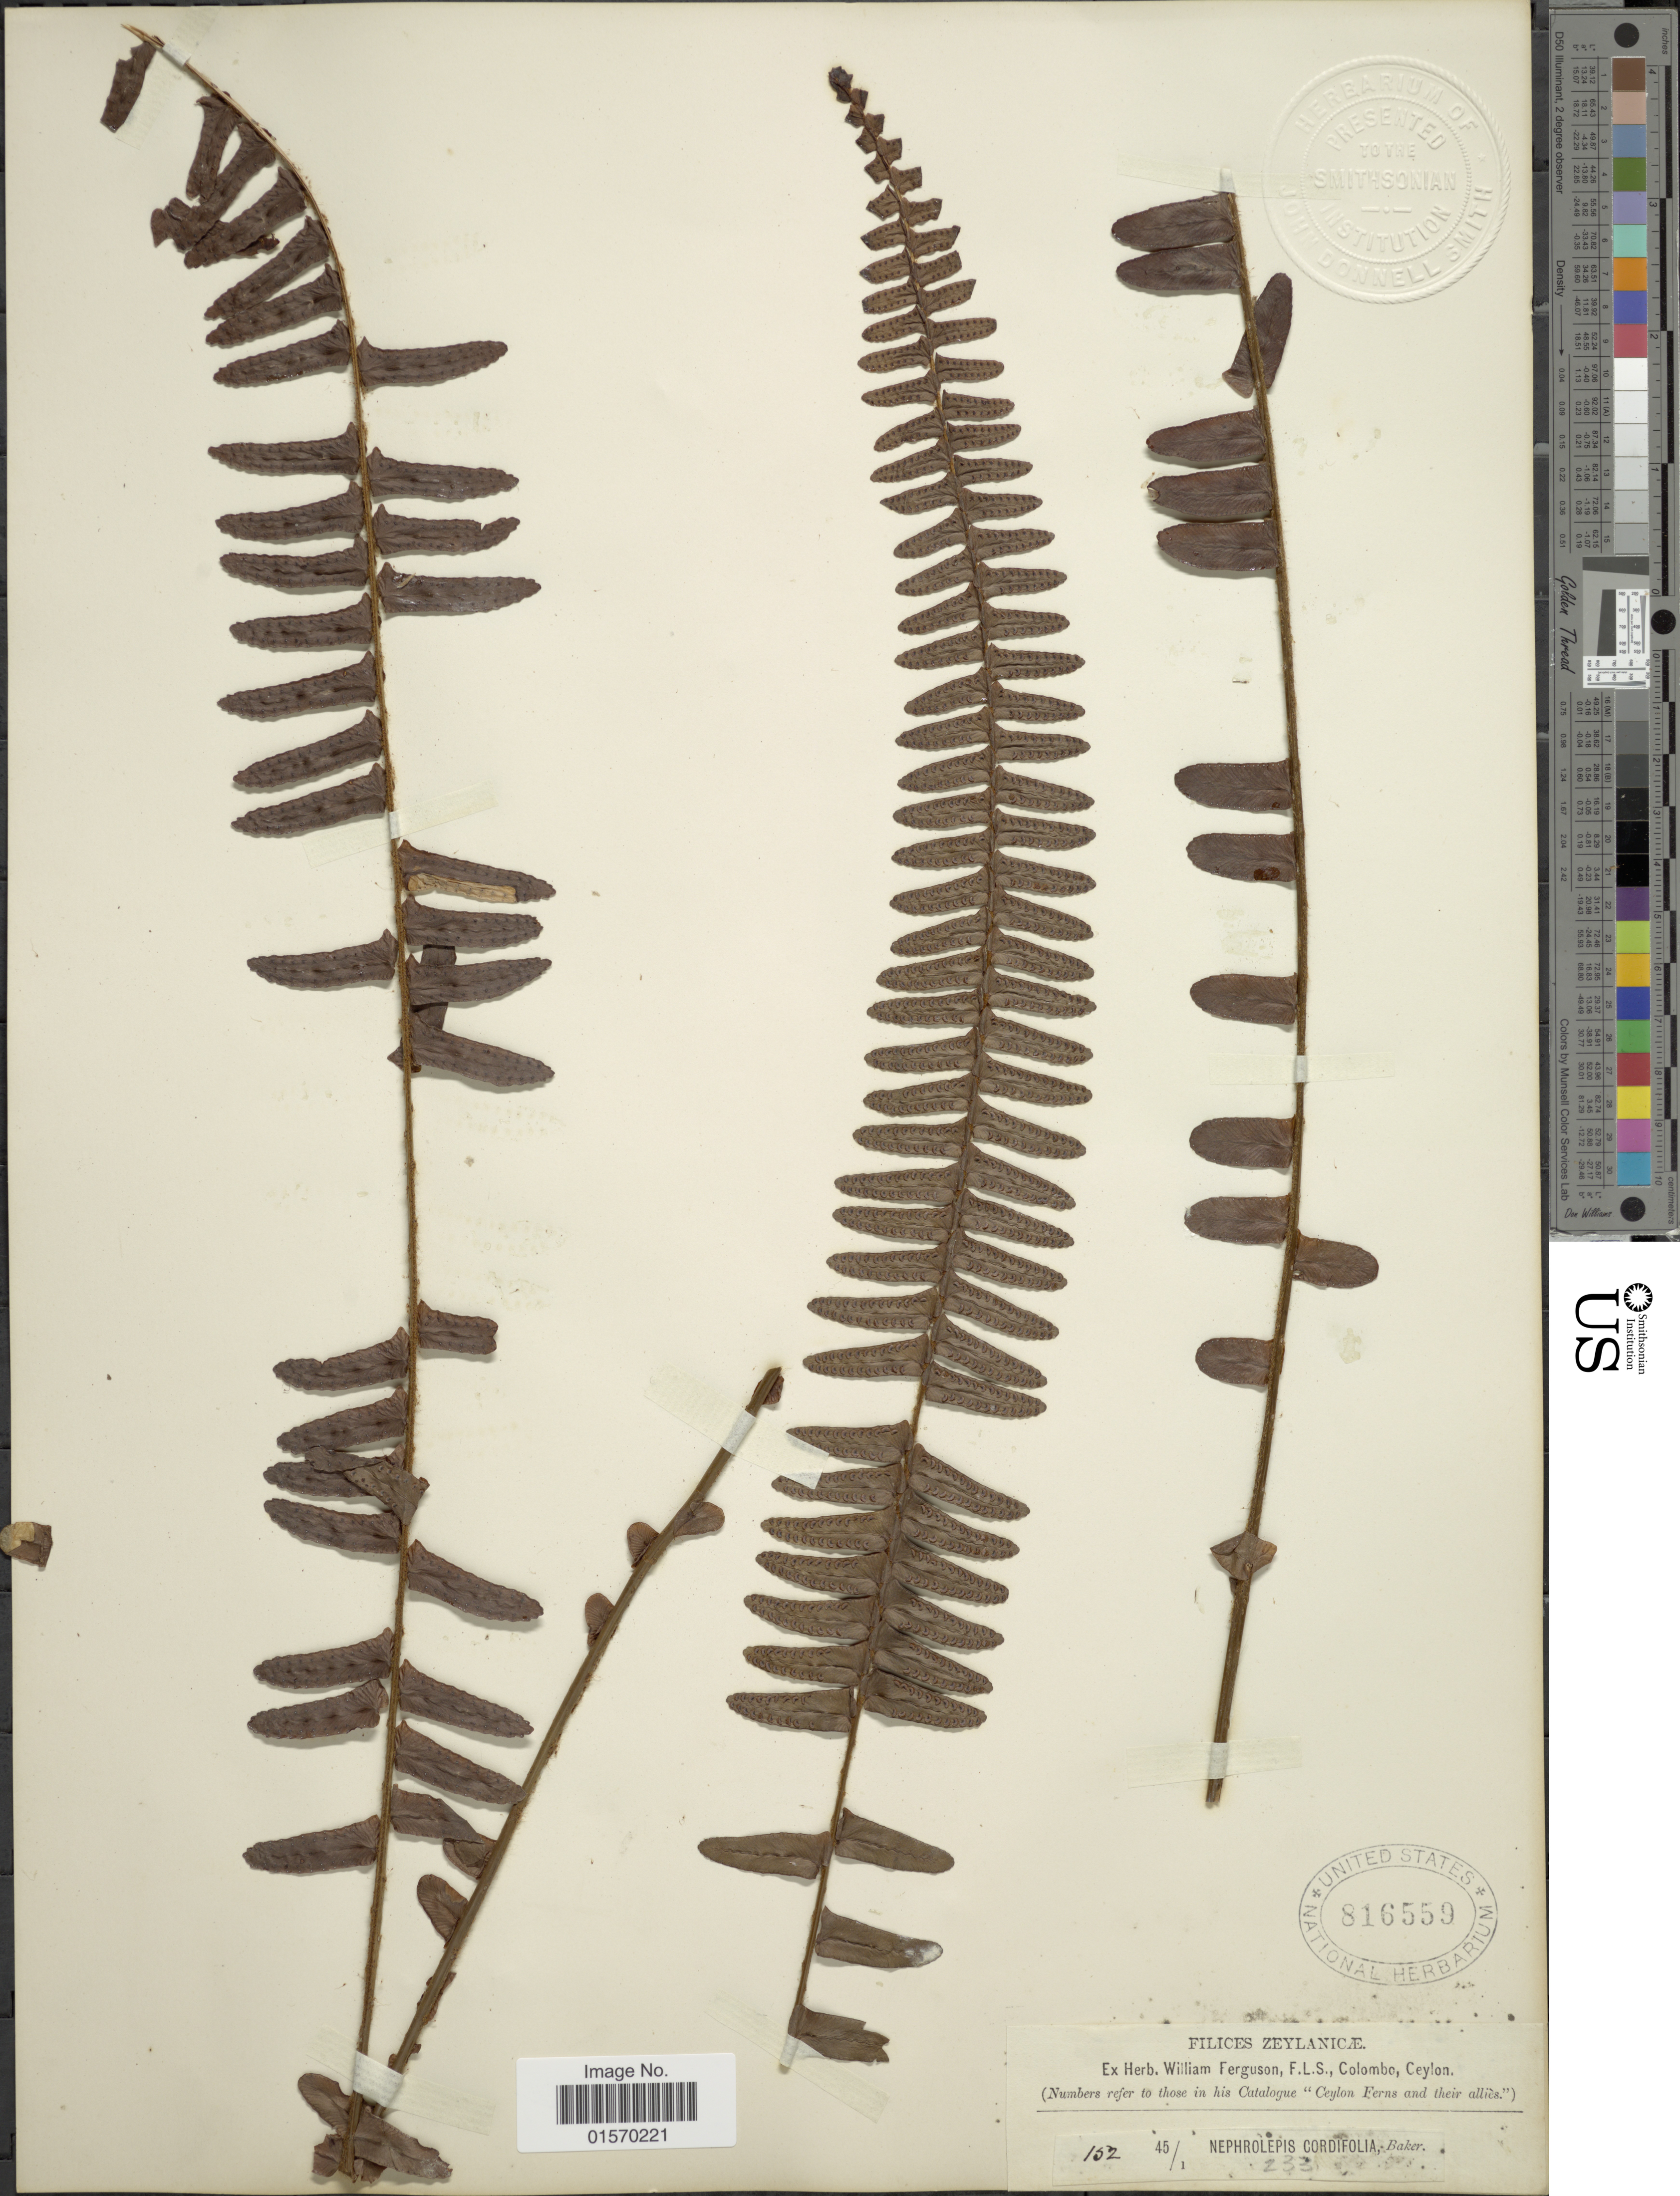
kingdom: Plantae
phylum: Tracheophyta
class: Polypodiopsida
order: Polypodiales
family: Nephrolepidaceae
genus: Nephrolepis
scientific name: Nephrolepis cordifolia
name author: (L.) C. Presl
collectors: -- Baker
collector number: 152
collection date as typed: Transcribed d/m/y: /1/45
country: Sri Lanka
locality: Zeylanicæ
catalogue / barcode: US 816559